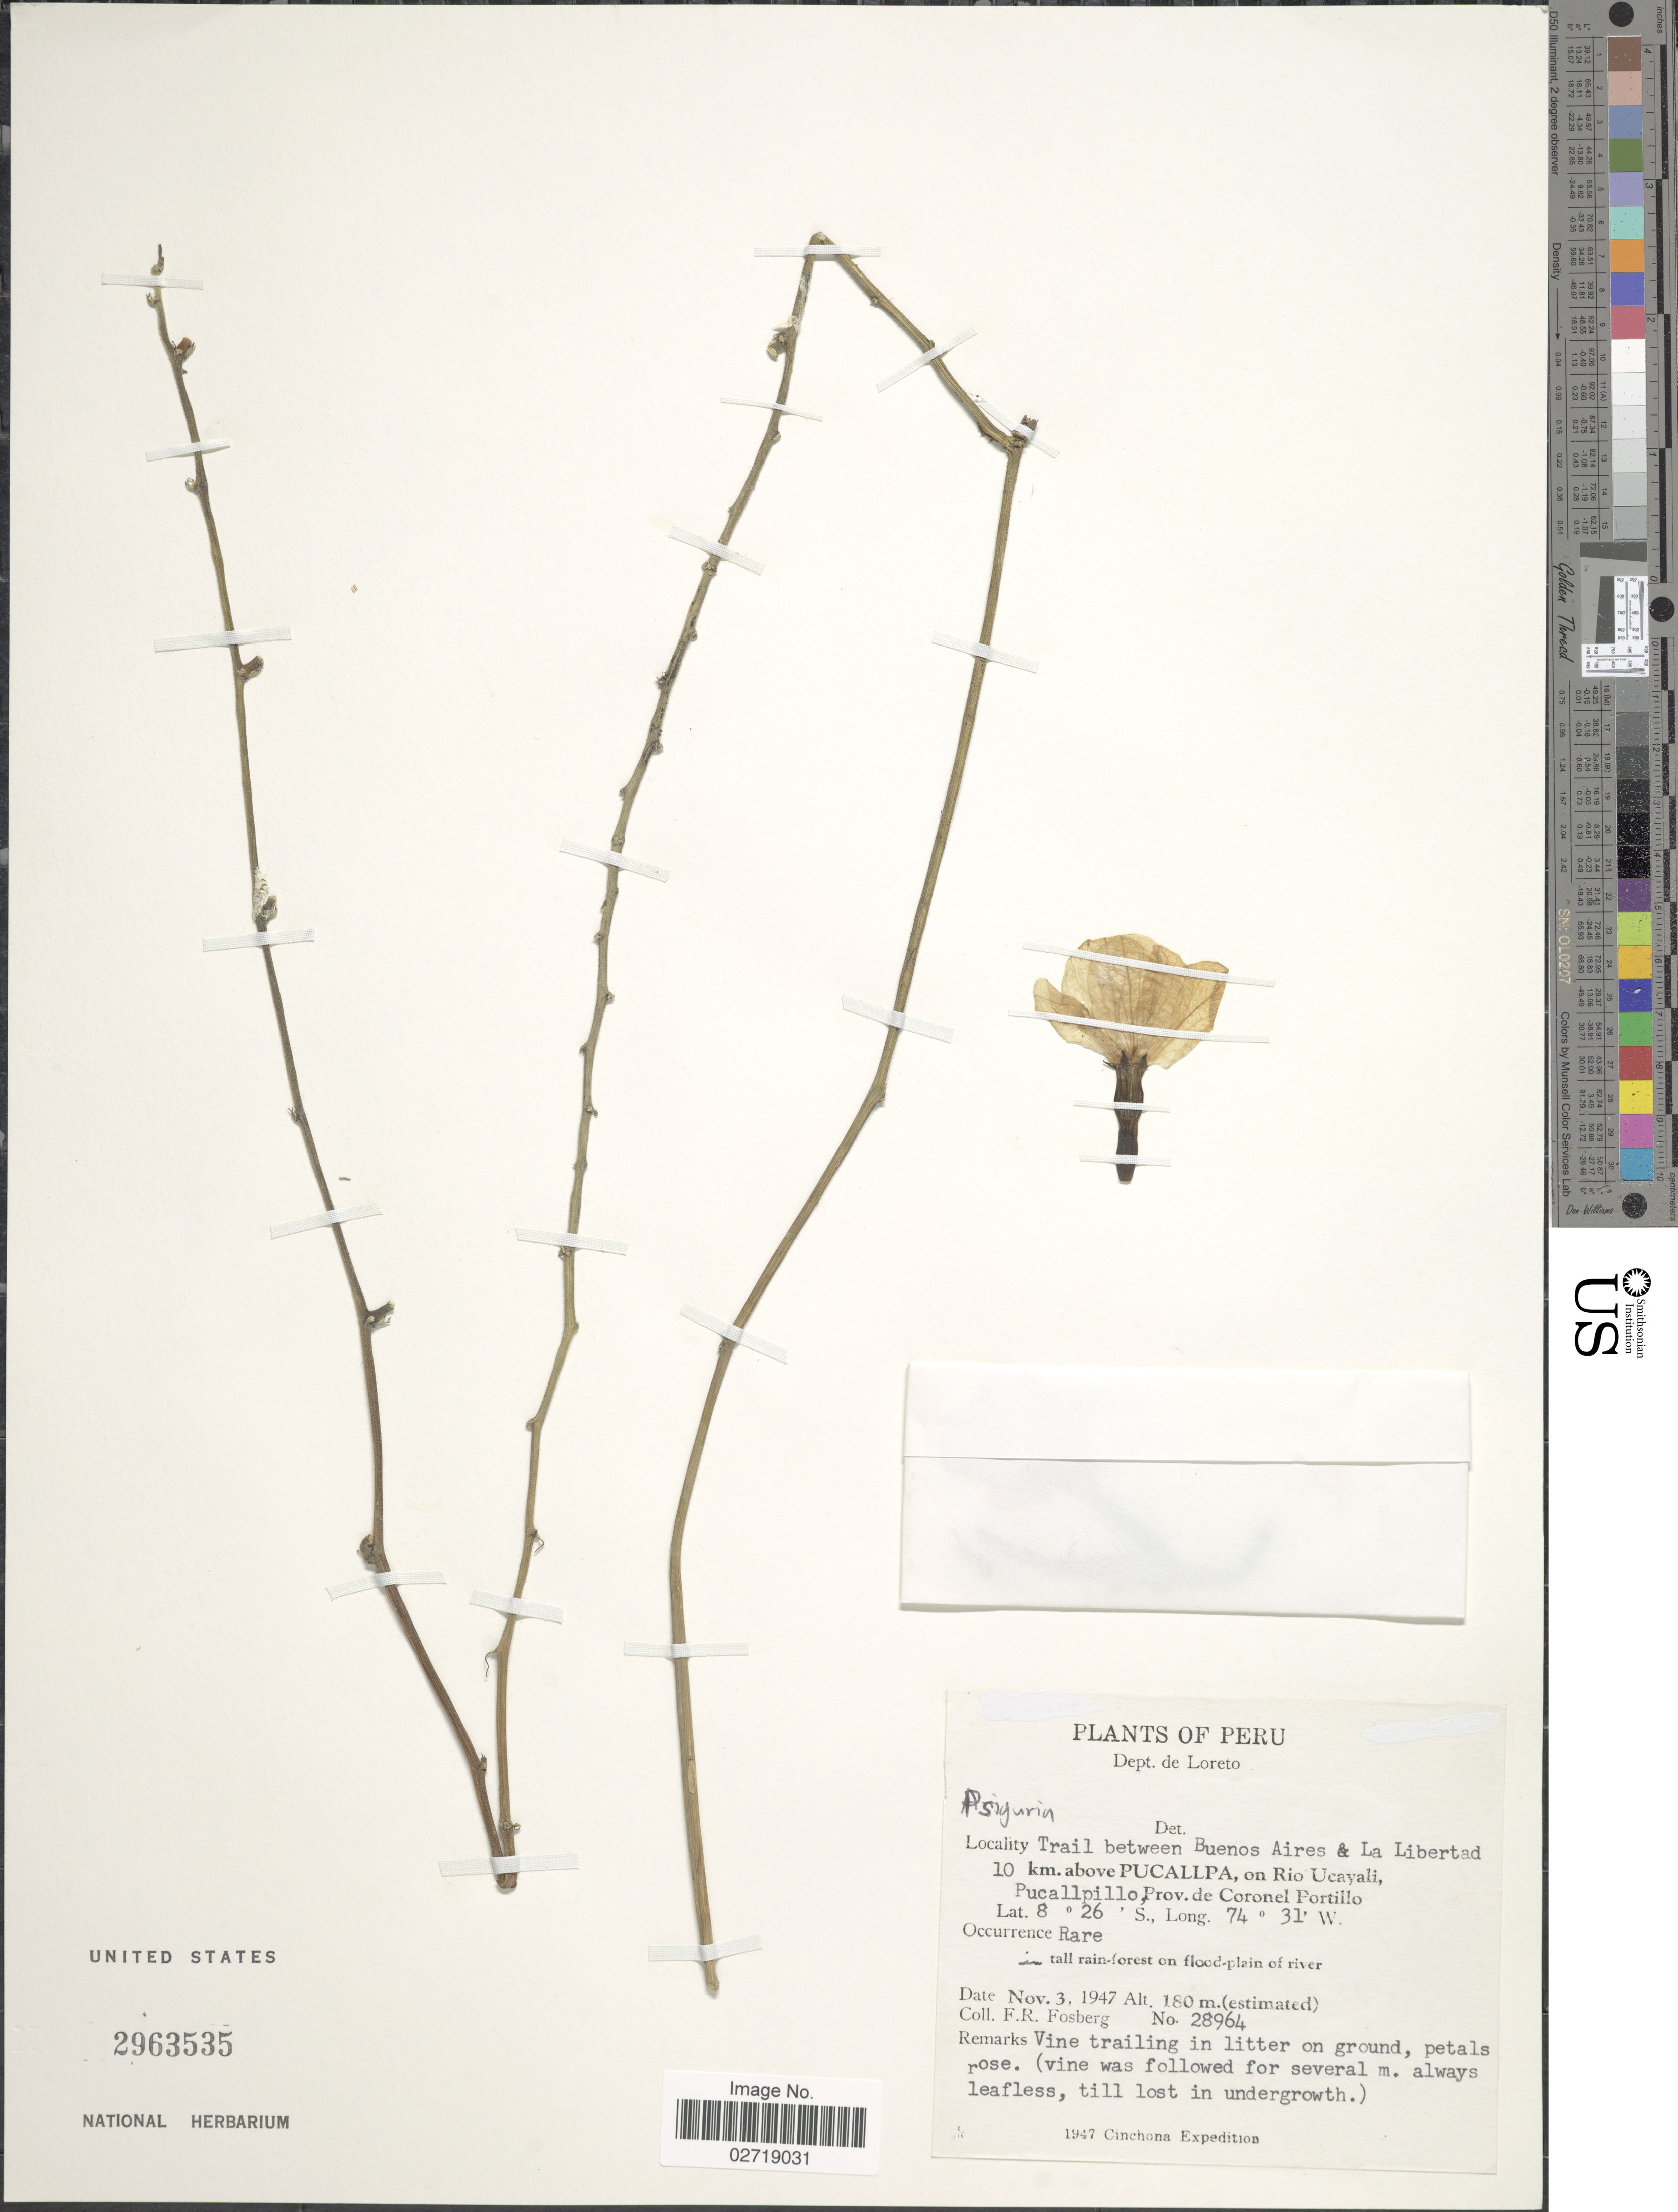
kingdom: Plantae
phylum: Tracheophyta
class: Magnoliopsida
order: Cucurbitales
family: Cucurbitaceae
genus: Psiguria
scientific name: Psiguria sp.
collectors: F. R. Fosberg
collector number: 28964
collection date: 1947-11-03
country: Peru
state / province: Loreto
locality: Trail between Buenos Aires & La Libertad 10 km. above Pucallpa, on Rio Ucayali, Pucallpillo, Prov. de Coronel Portillo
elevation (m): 180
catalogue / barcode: US 2963535